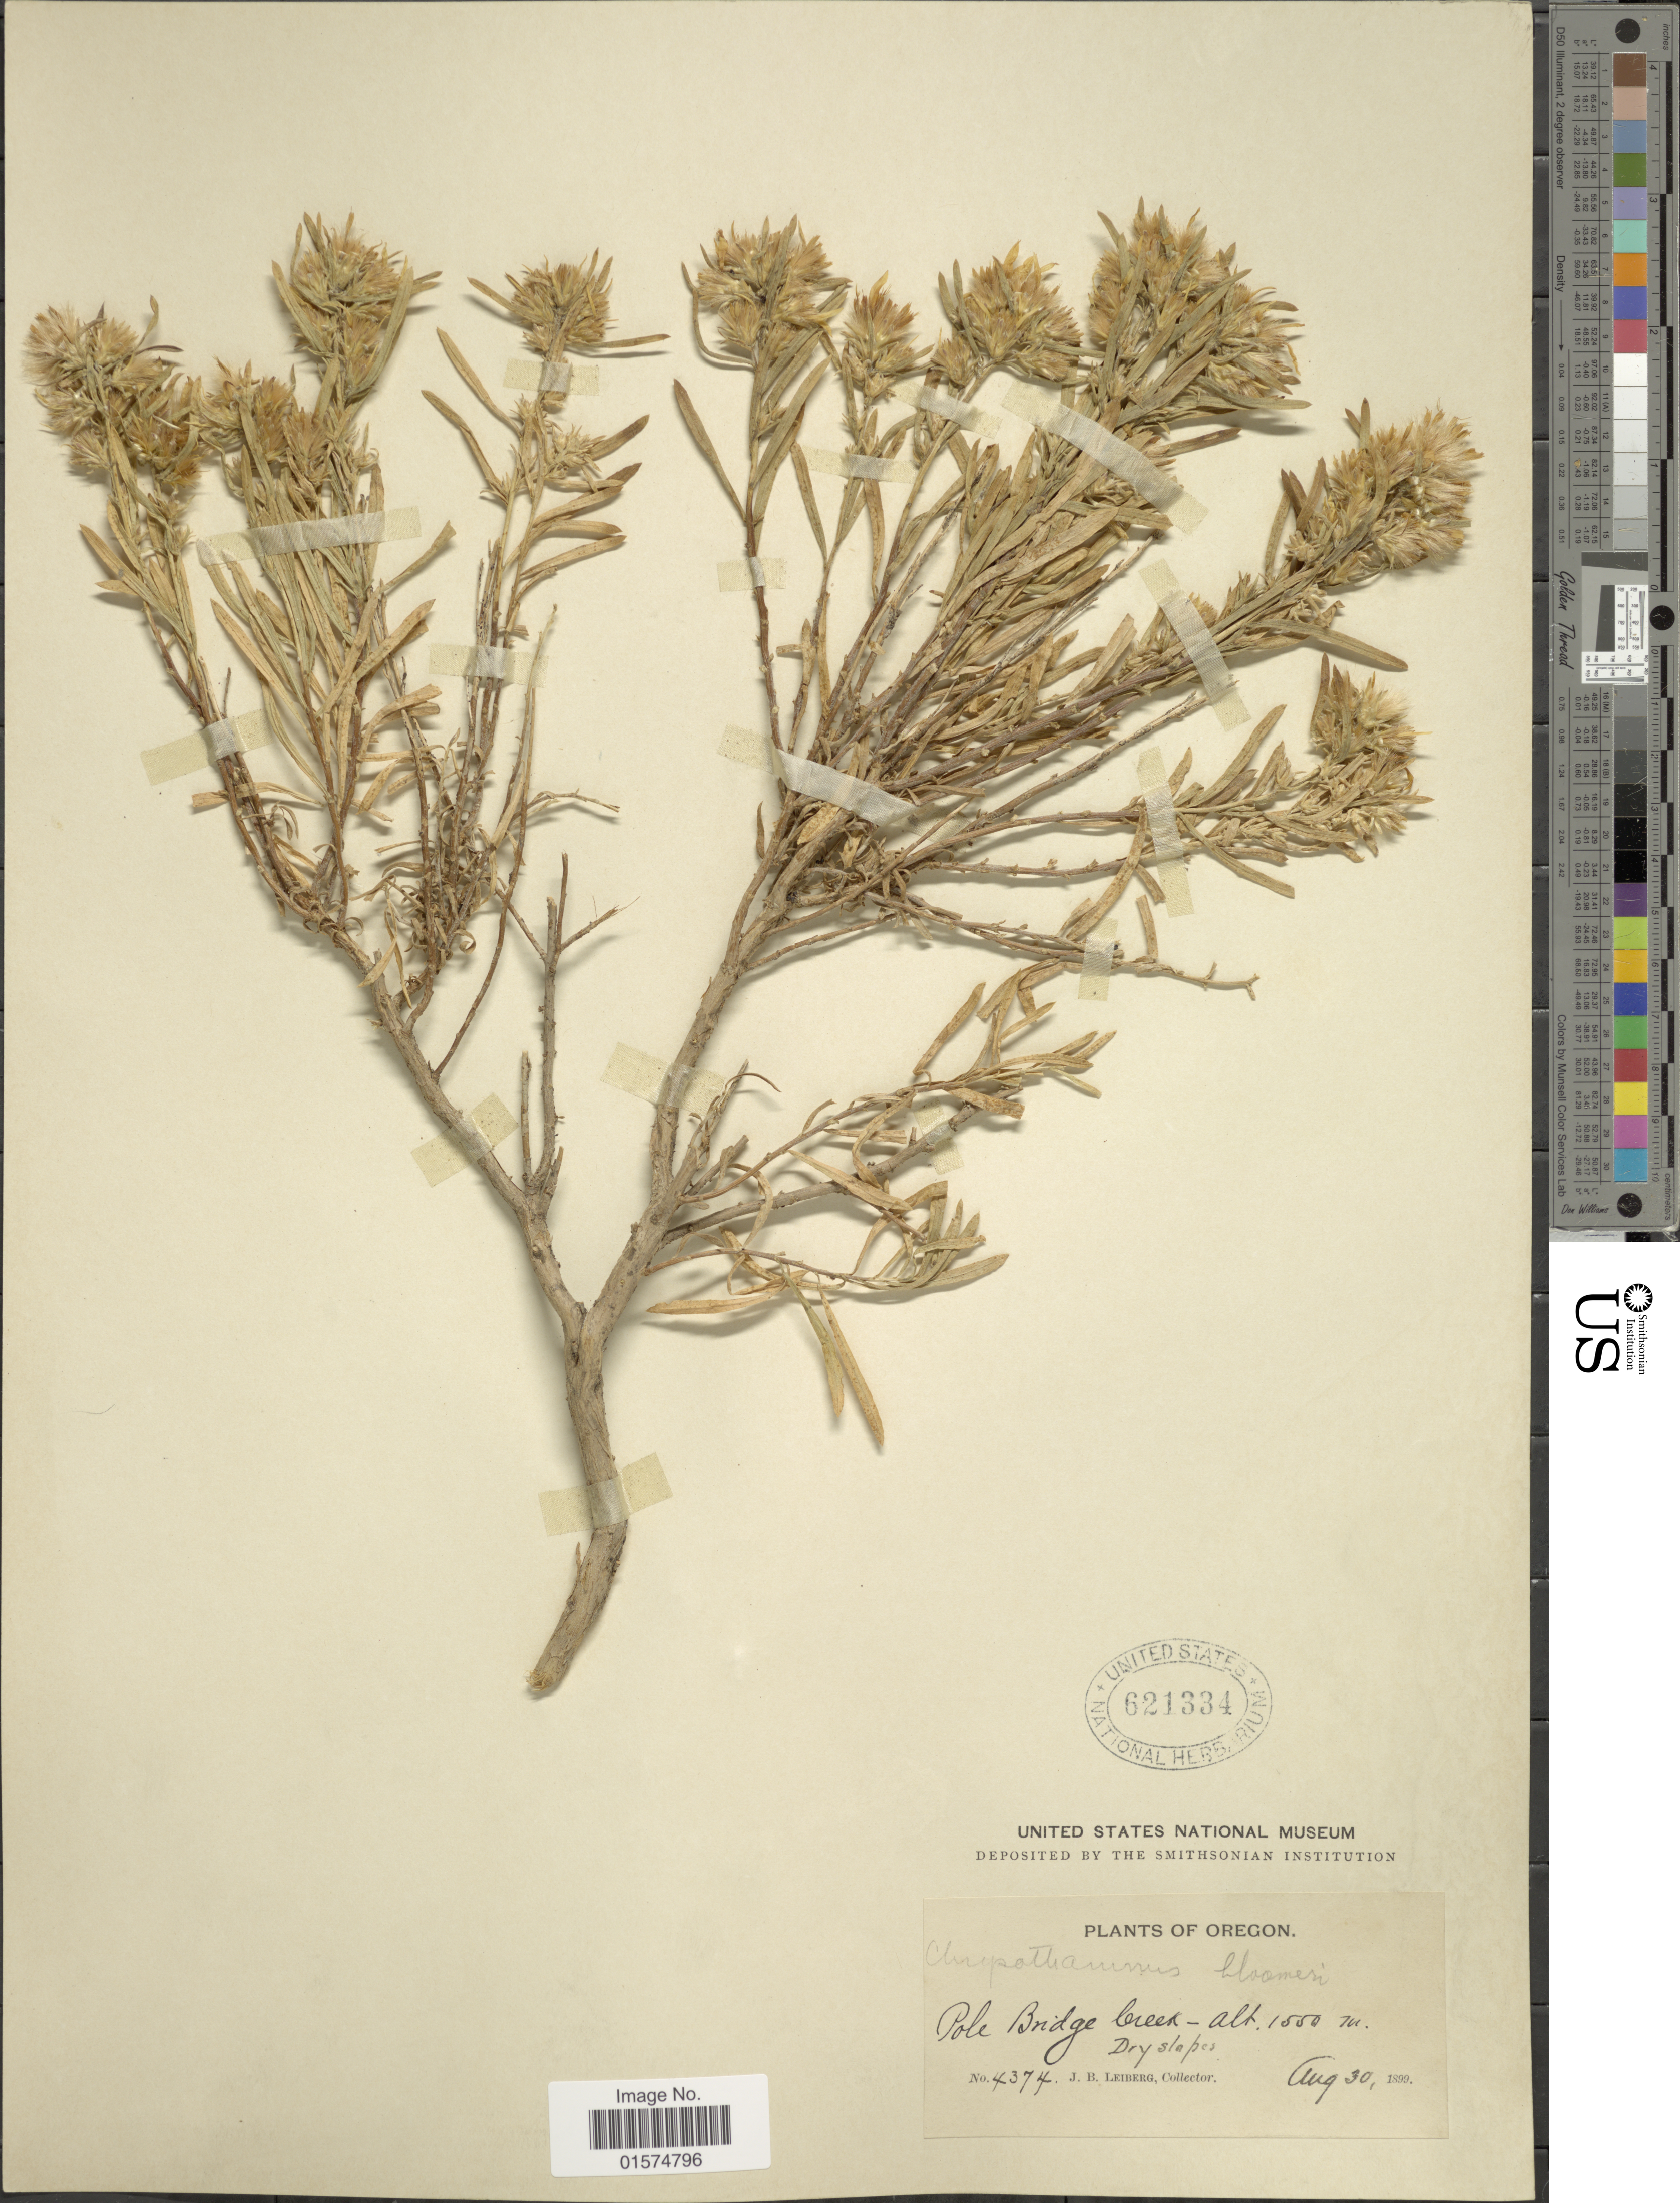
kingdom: Plantae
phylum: Tracheophyta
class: Magnoliopsida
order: Asterales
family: Asteraceae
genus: Ericameria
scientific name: Ericameria bloomeri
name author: (A. Gray) J.F. Macbr.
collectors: J. B. Leiberg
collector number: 4374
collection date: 1899-08-30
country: United States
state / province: Oregon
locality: Pole Bridge Creek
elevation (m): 1550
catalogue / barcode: US 621334